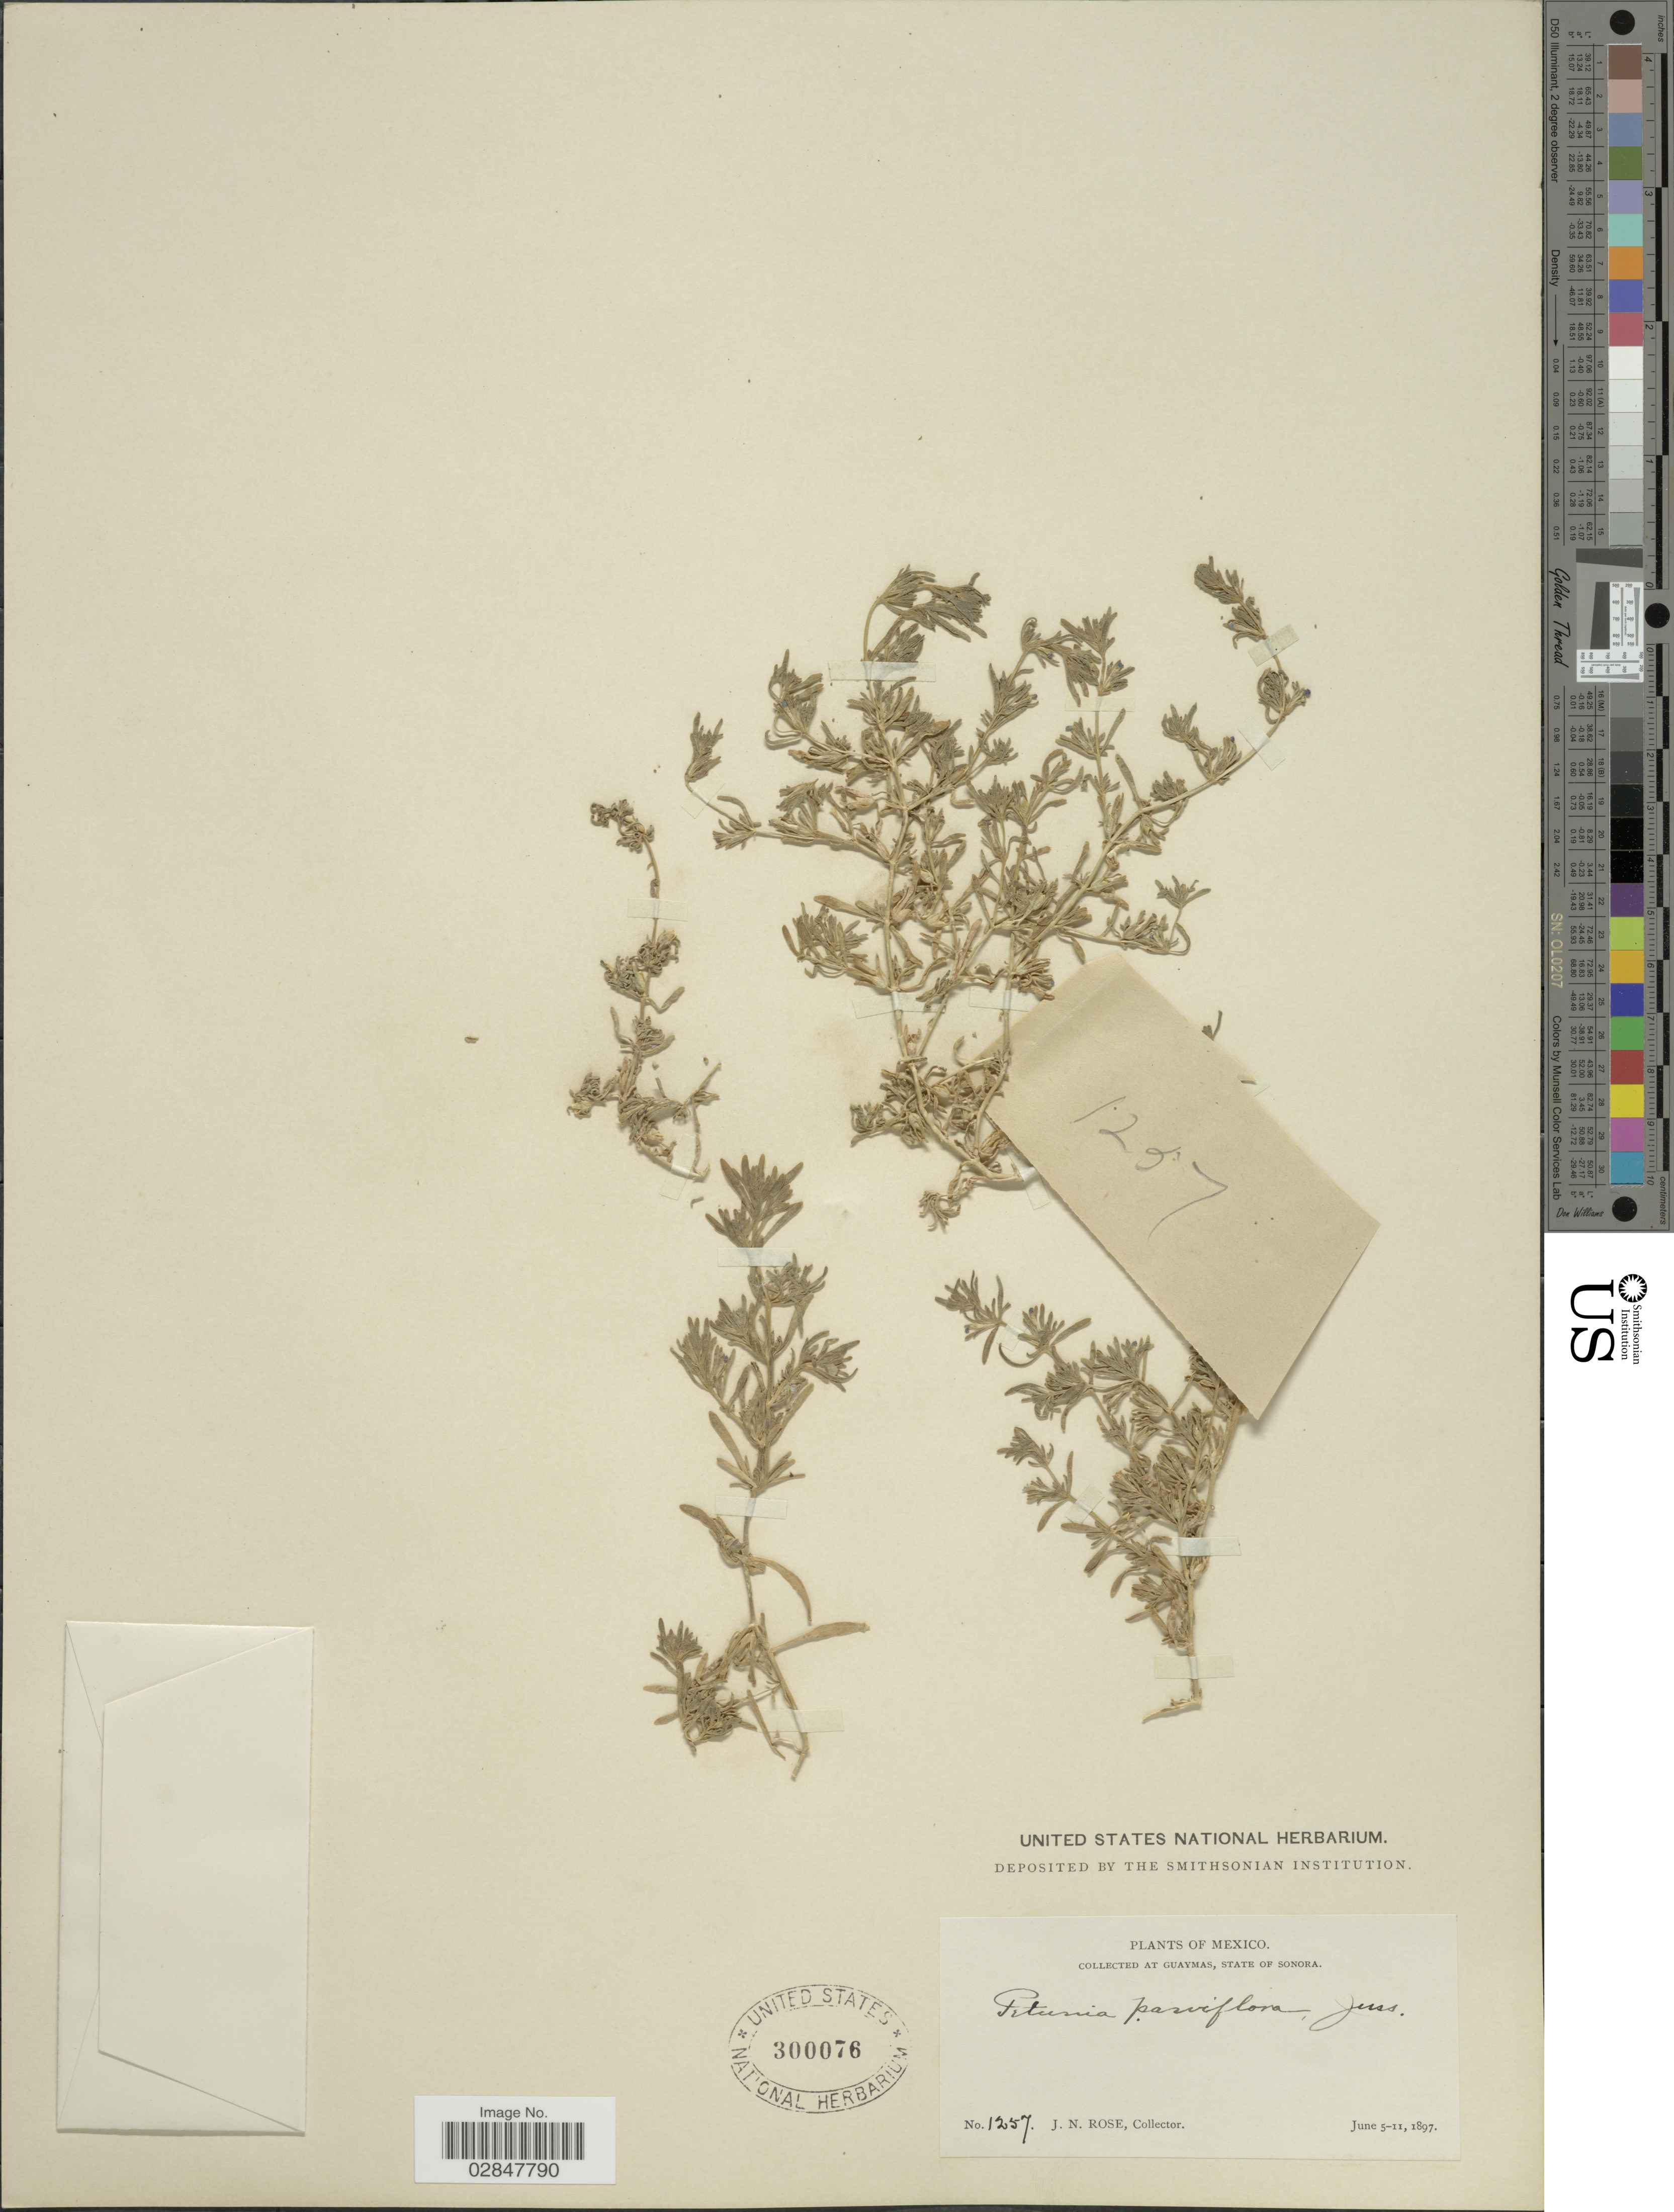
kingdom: Plantae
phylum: Tracheophyta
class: Magnoliopsida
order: Solanales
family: Solanaceae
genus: Petunia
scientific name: Petunia parviflora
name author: Juss.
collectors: J. N. Rose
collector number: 1257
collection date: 1897-06-05/1897-06-11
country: Mexico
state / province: Sonora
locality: Guaymas.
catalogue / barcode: US 300076